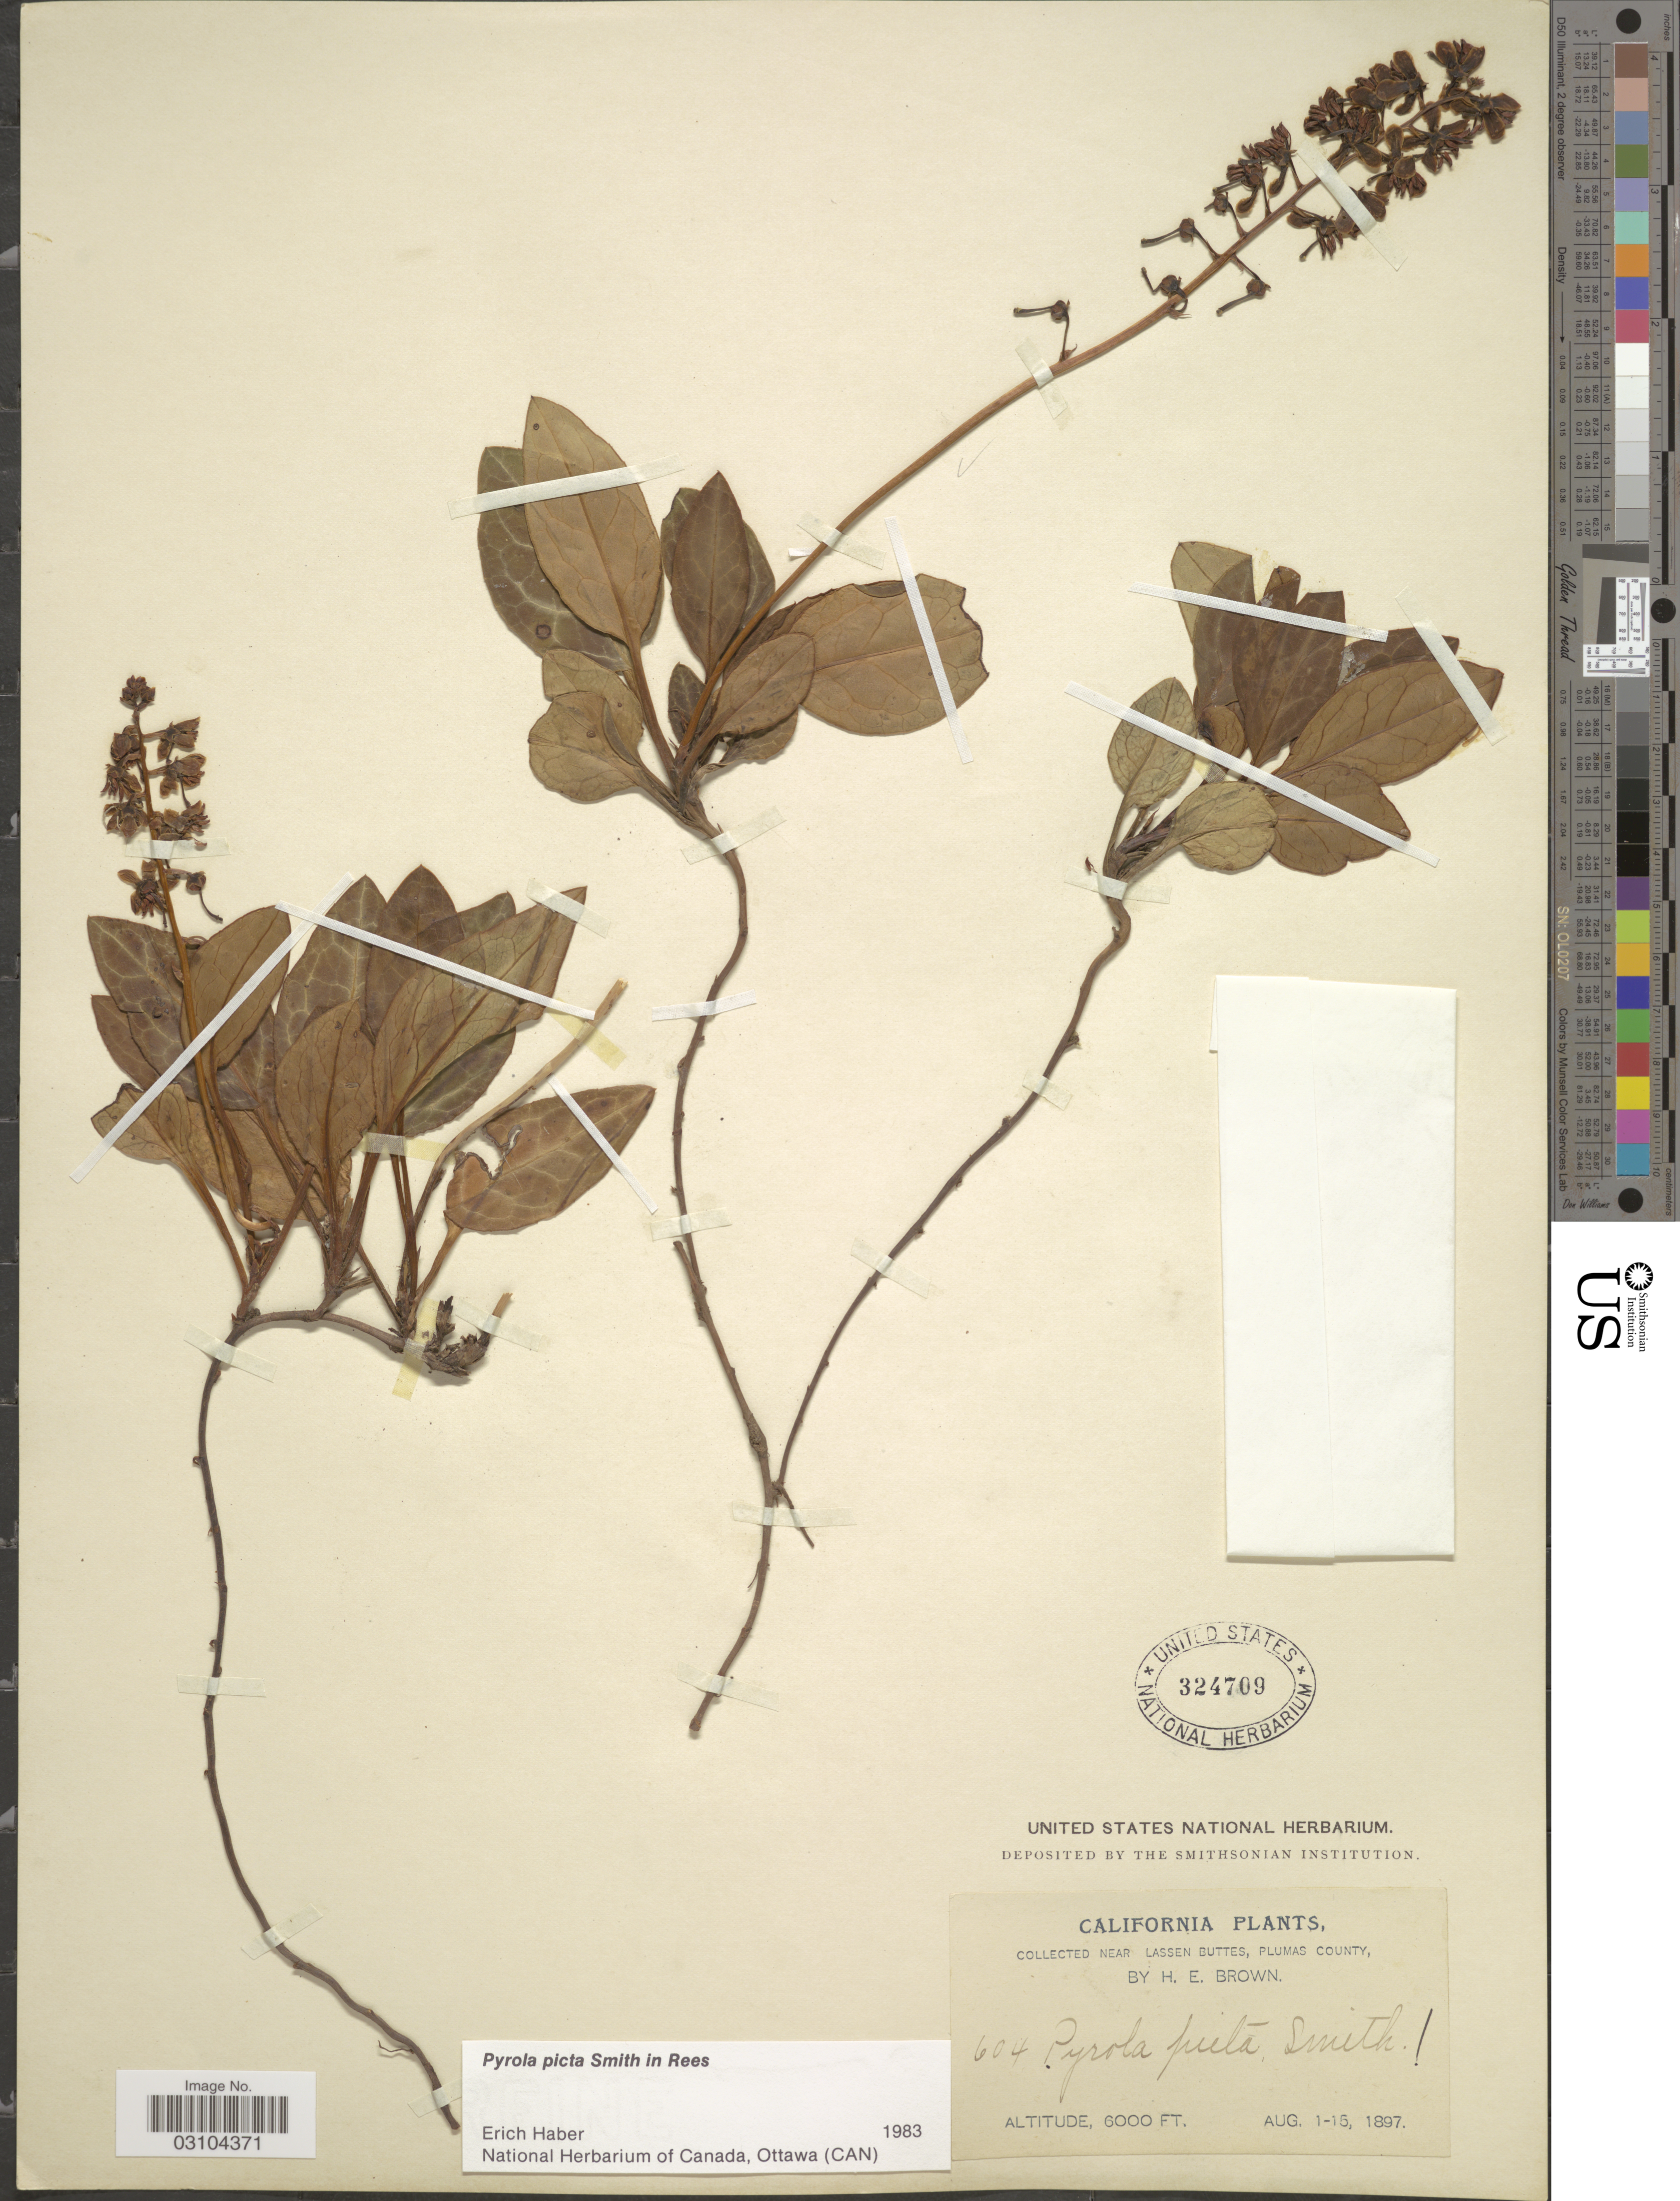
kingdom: Plantae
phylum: Tracheophyta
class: Magnoliopsida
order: Ericales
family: Ericaceae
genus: Pyrola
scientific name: Pyrola picta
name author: Sm. in Rees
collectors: H. E. Brown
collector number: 604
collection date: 1897-08-01/1897-08-15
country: United States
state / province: California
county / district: Plumas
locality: Near Lassen Buttes, Plumas County.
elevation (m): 1829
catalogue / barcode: US 324709